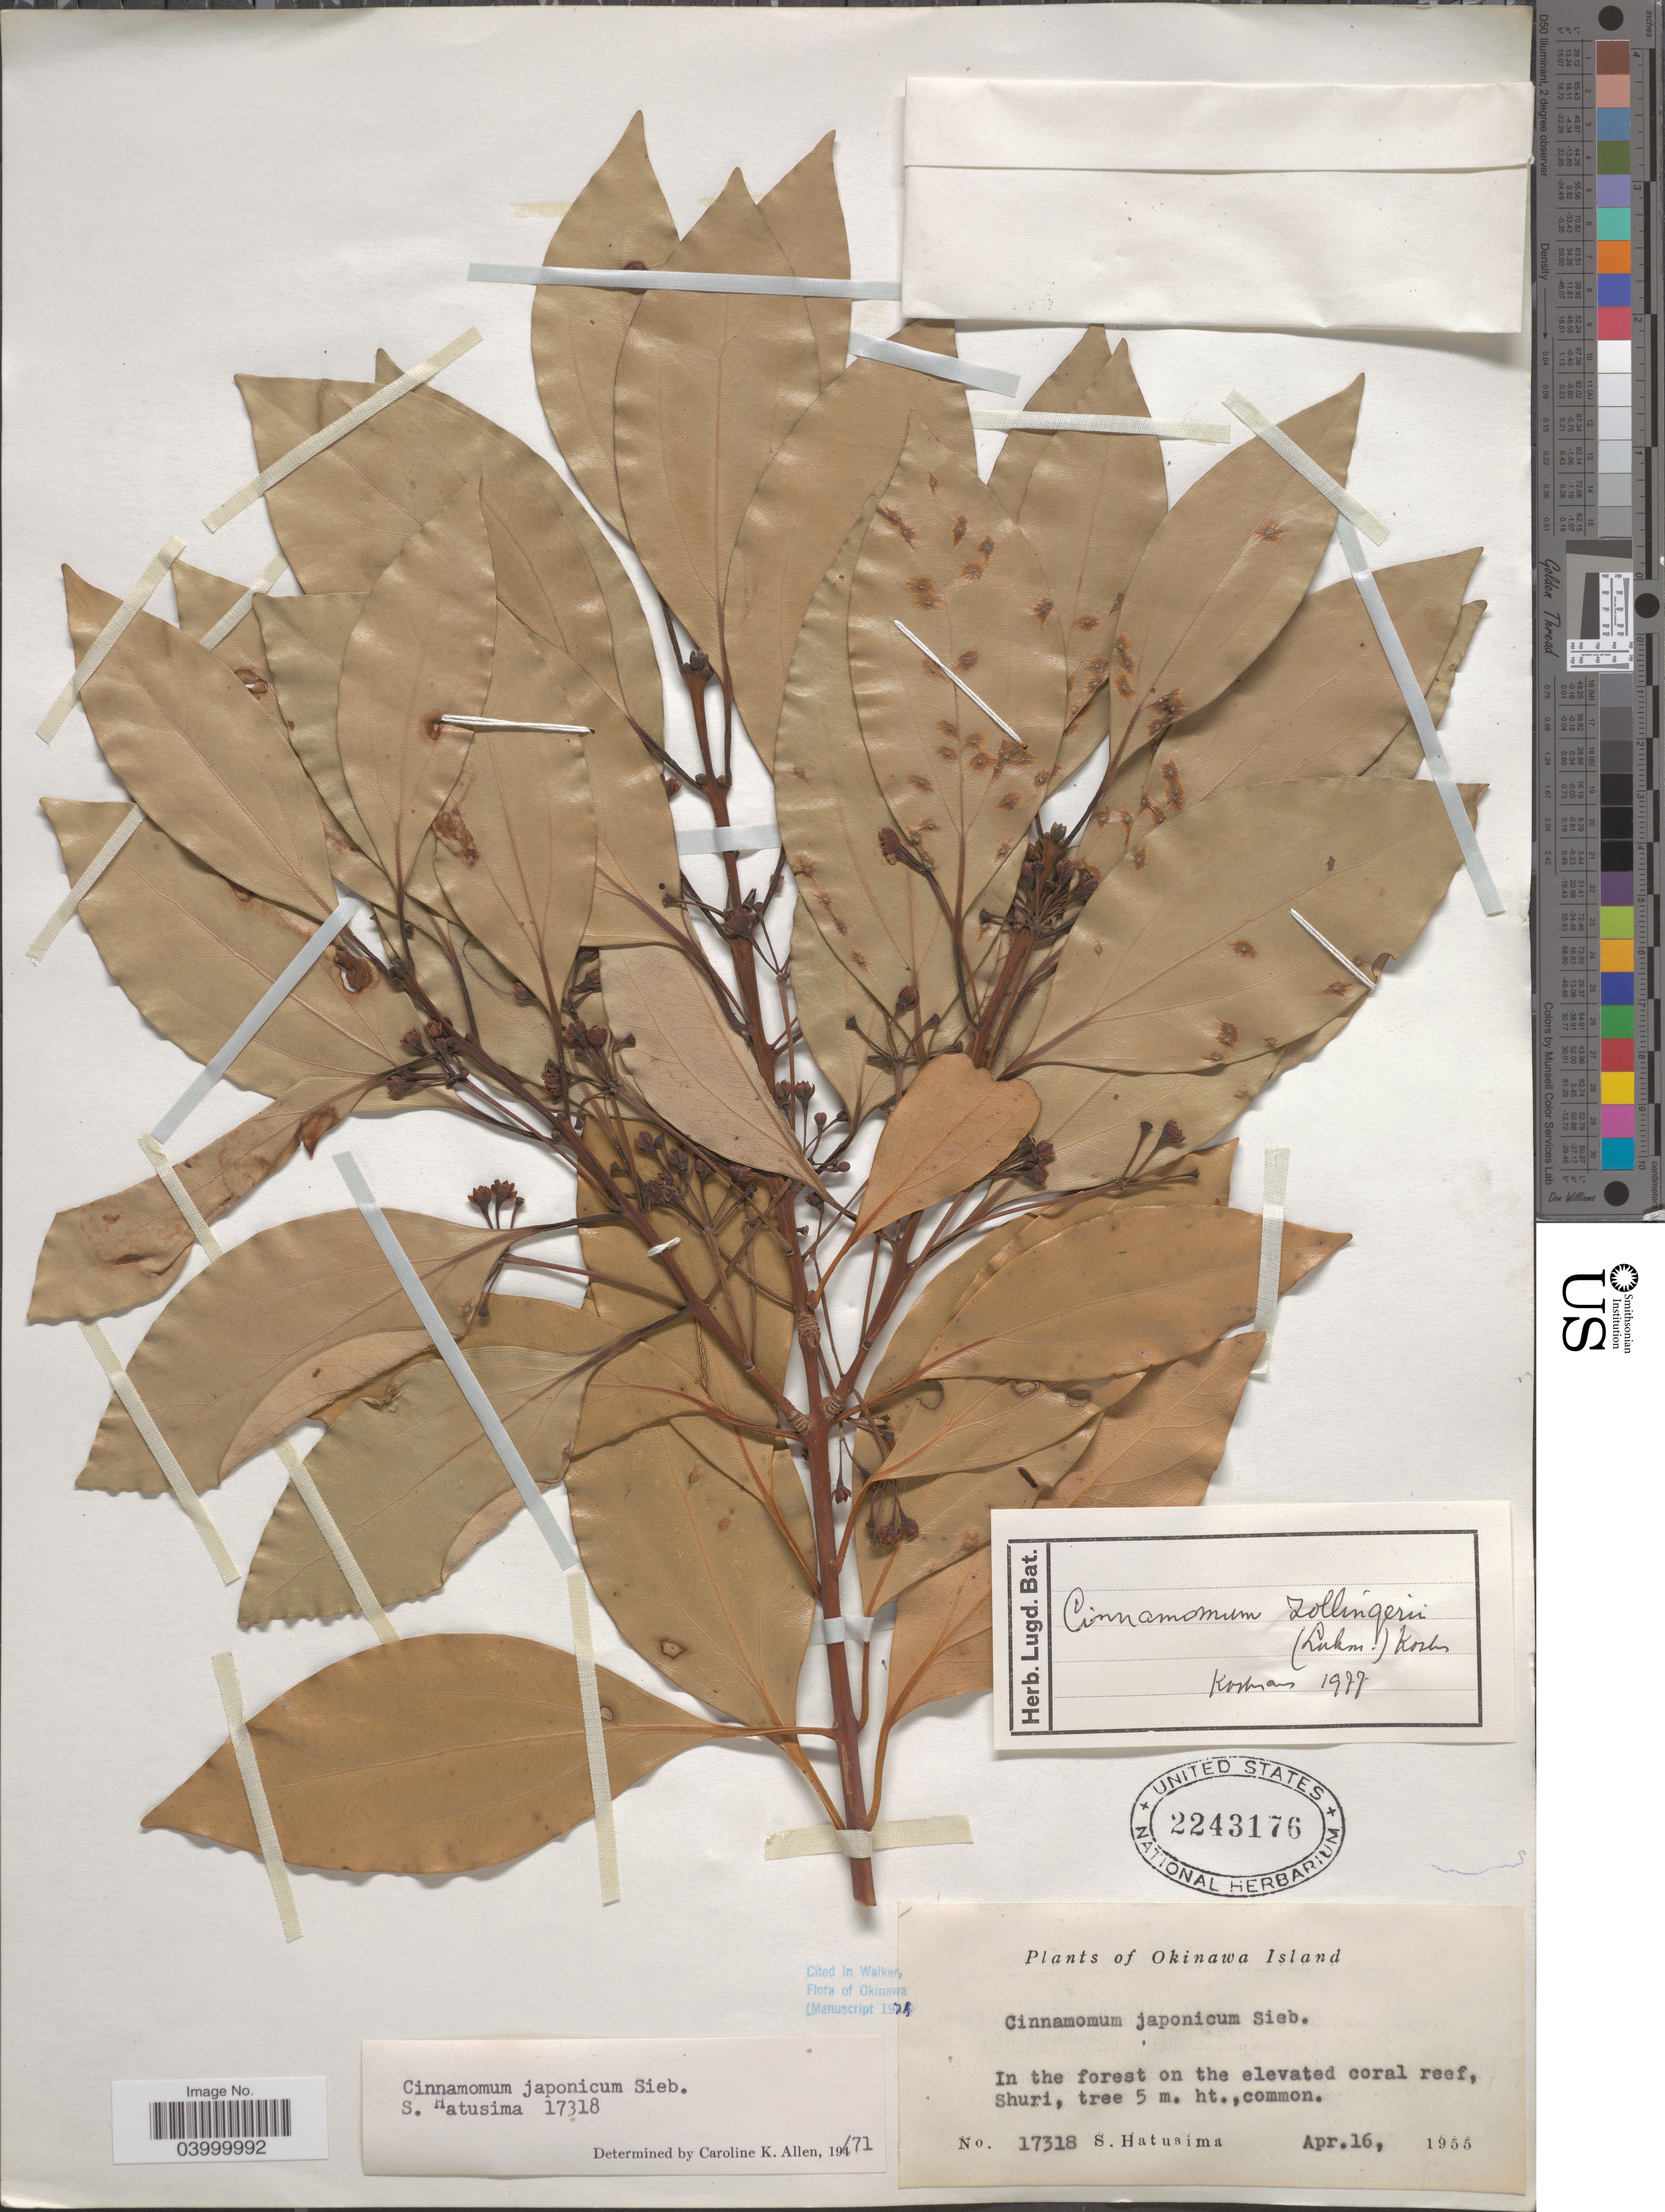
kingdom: Plantae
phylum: Tracheophyta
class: Magnoliopsida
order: Laurales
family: Lauraceae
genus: Cinnamomum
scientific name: Cinnamomum zollingeri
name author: Lukman.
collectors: S. Hatusima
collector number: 17318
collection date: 1955-04-16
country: Japan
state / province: Okinawa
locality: Okinawa Island. Shuri.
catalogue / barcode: US 2243176